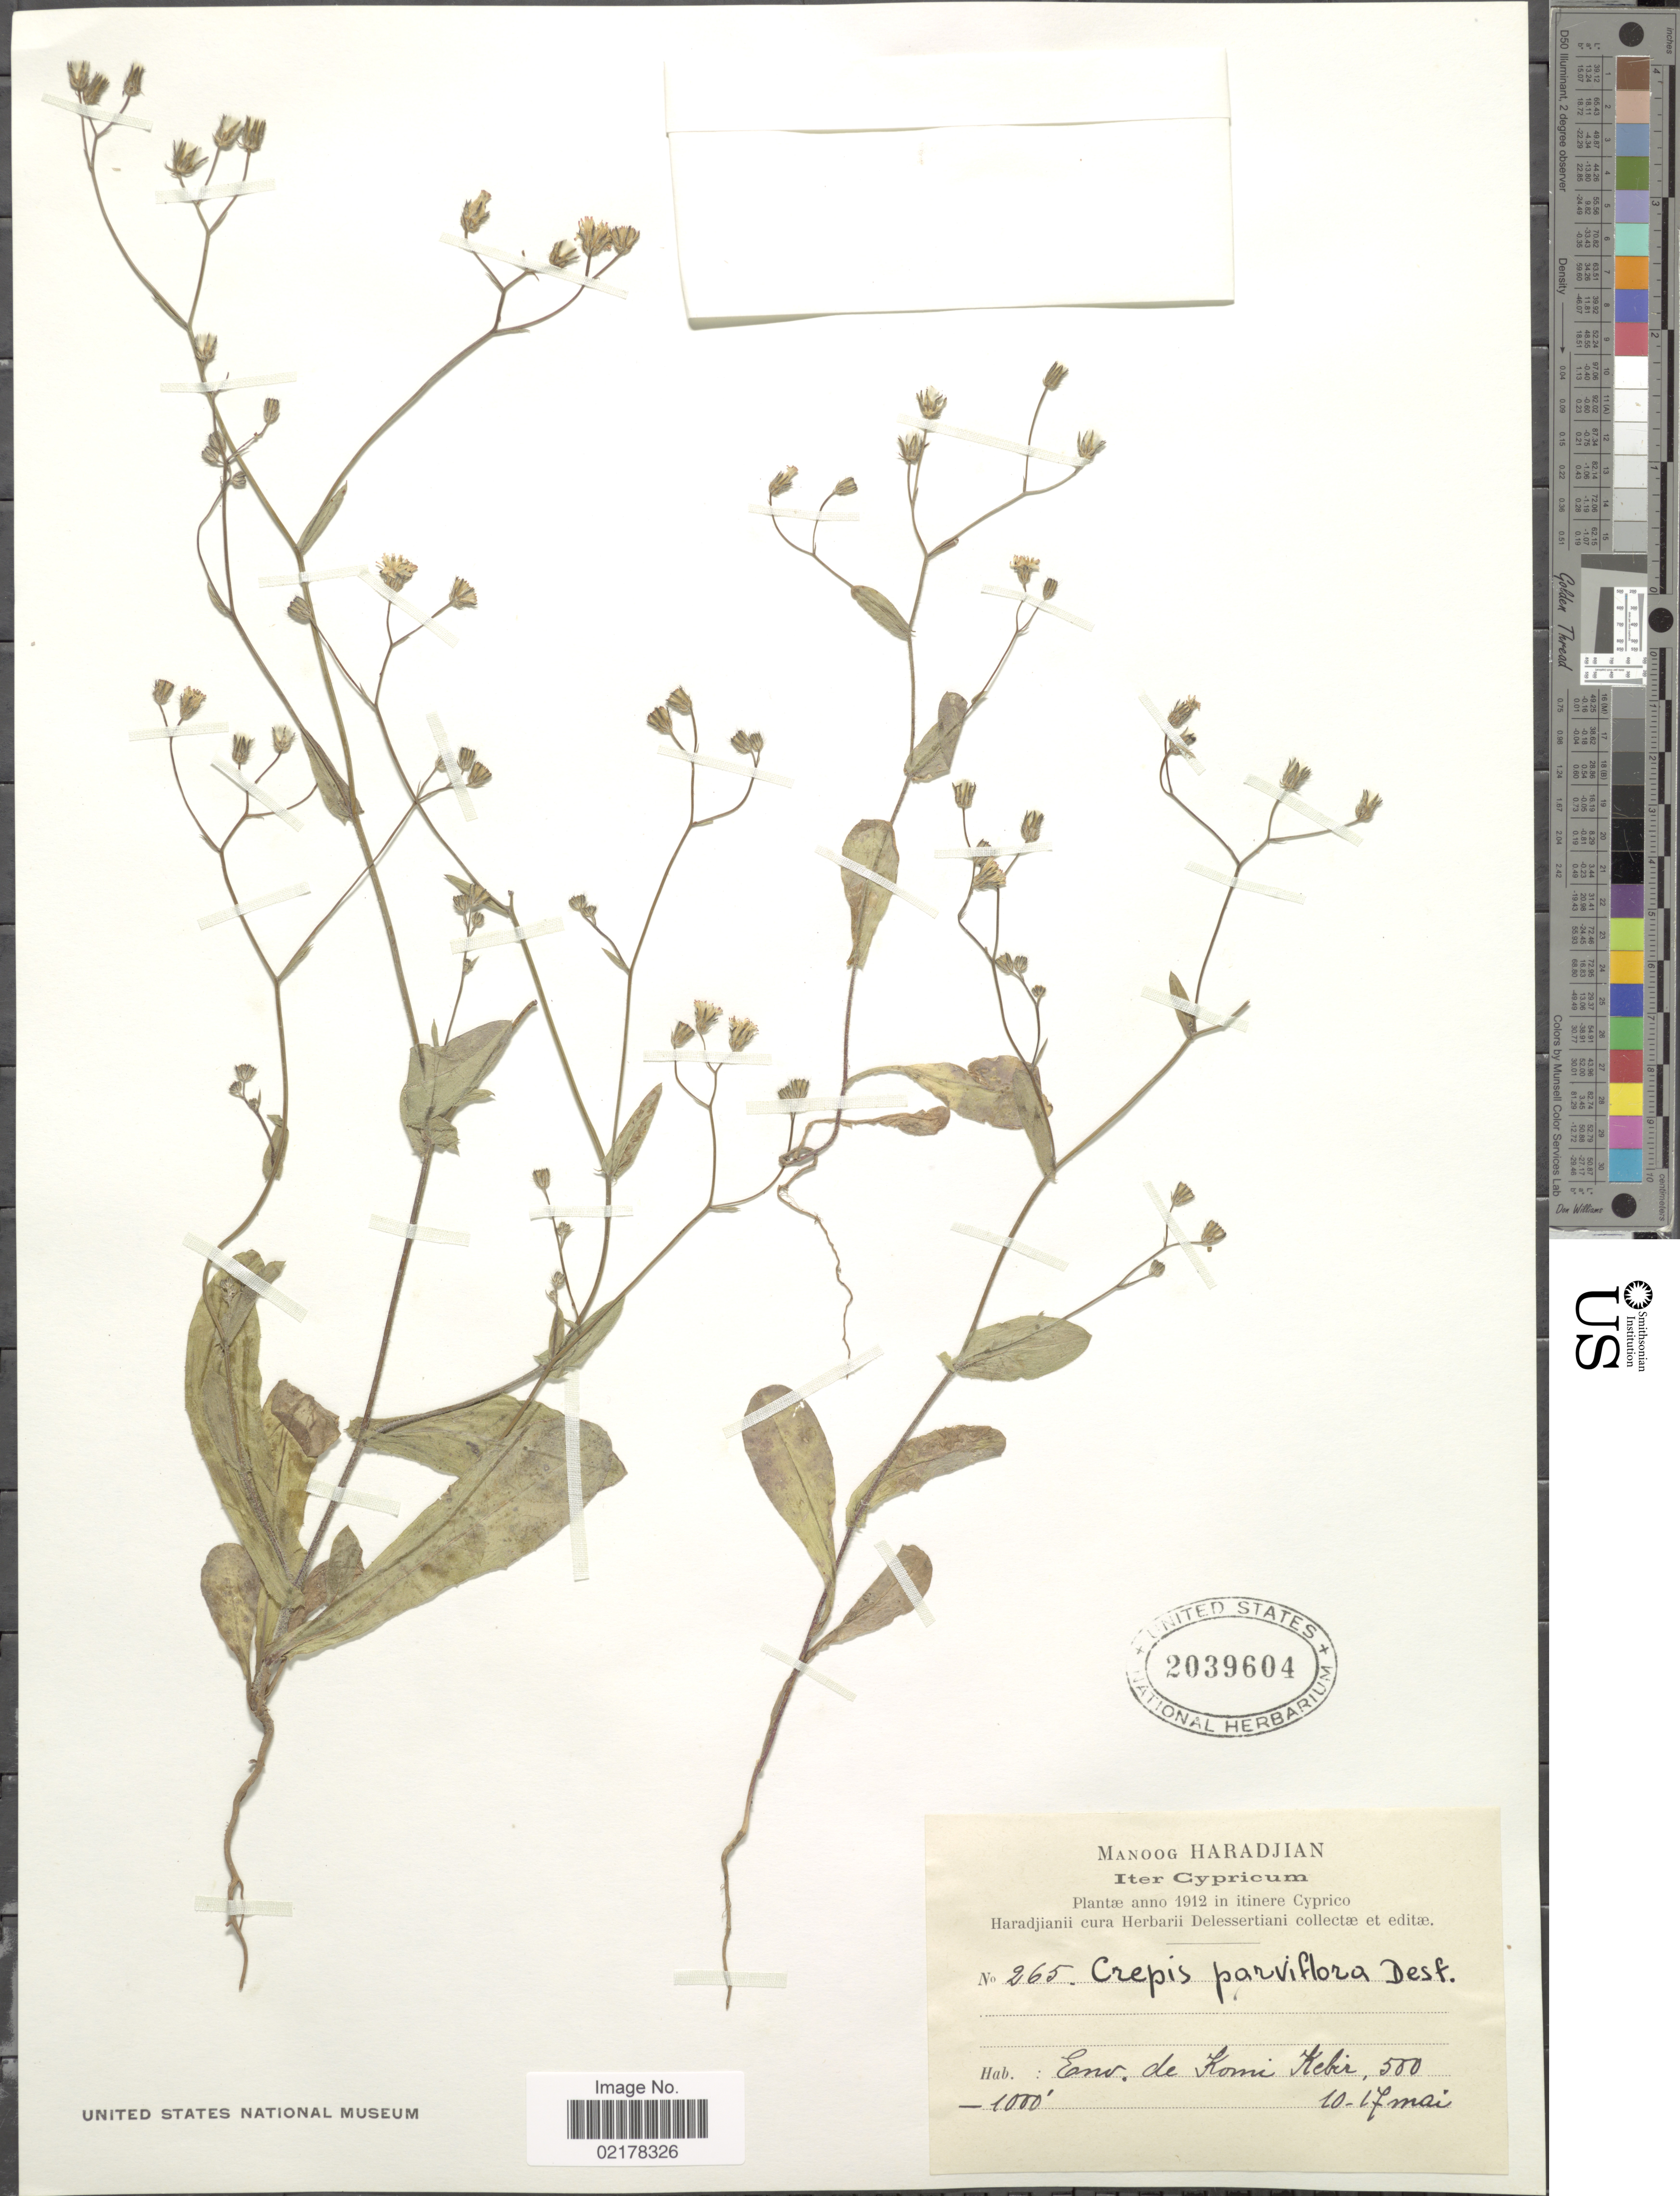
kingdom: Plantae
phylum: Tracheophyta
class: Magnoliopsida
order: Asterales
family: Asteraceae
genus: Crepis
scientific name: Crepis virens subsp. parviflora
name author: Arcang.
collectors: M. Haradjian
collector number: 265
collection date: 1912-05-10/1912-05-17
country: Cyprus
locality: Env. de Komi Kebir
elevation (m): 152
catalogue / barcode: US 2039604